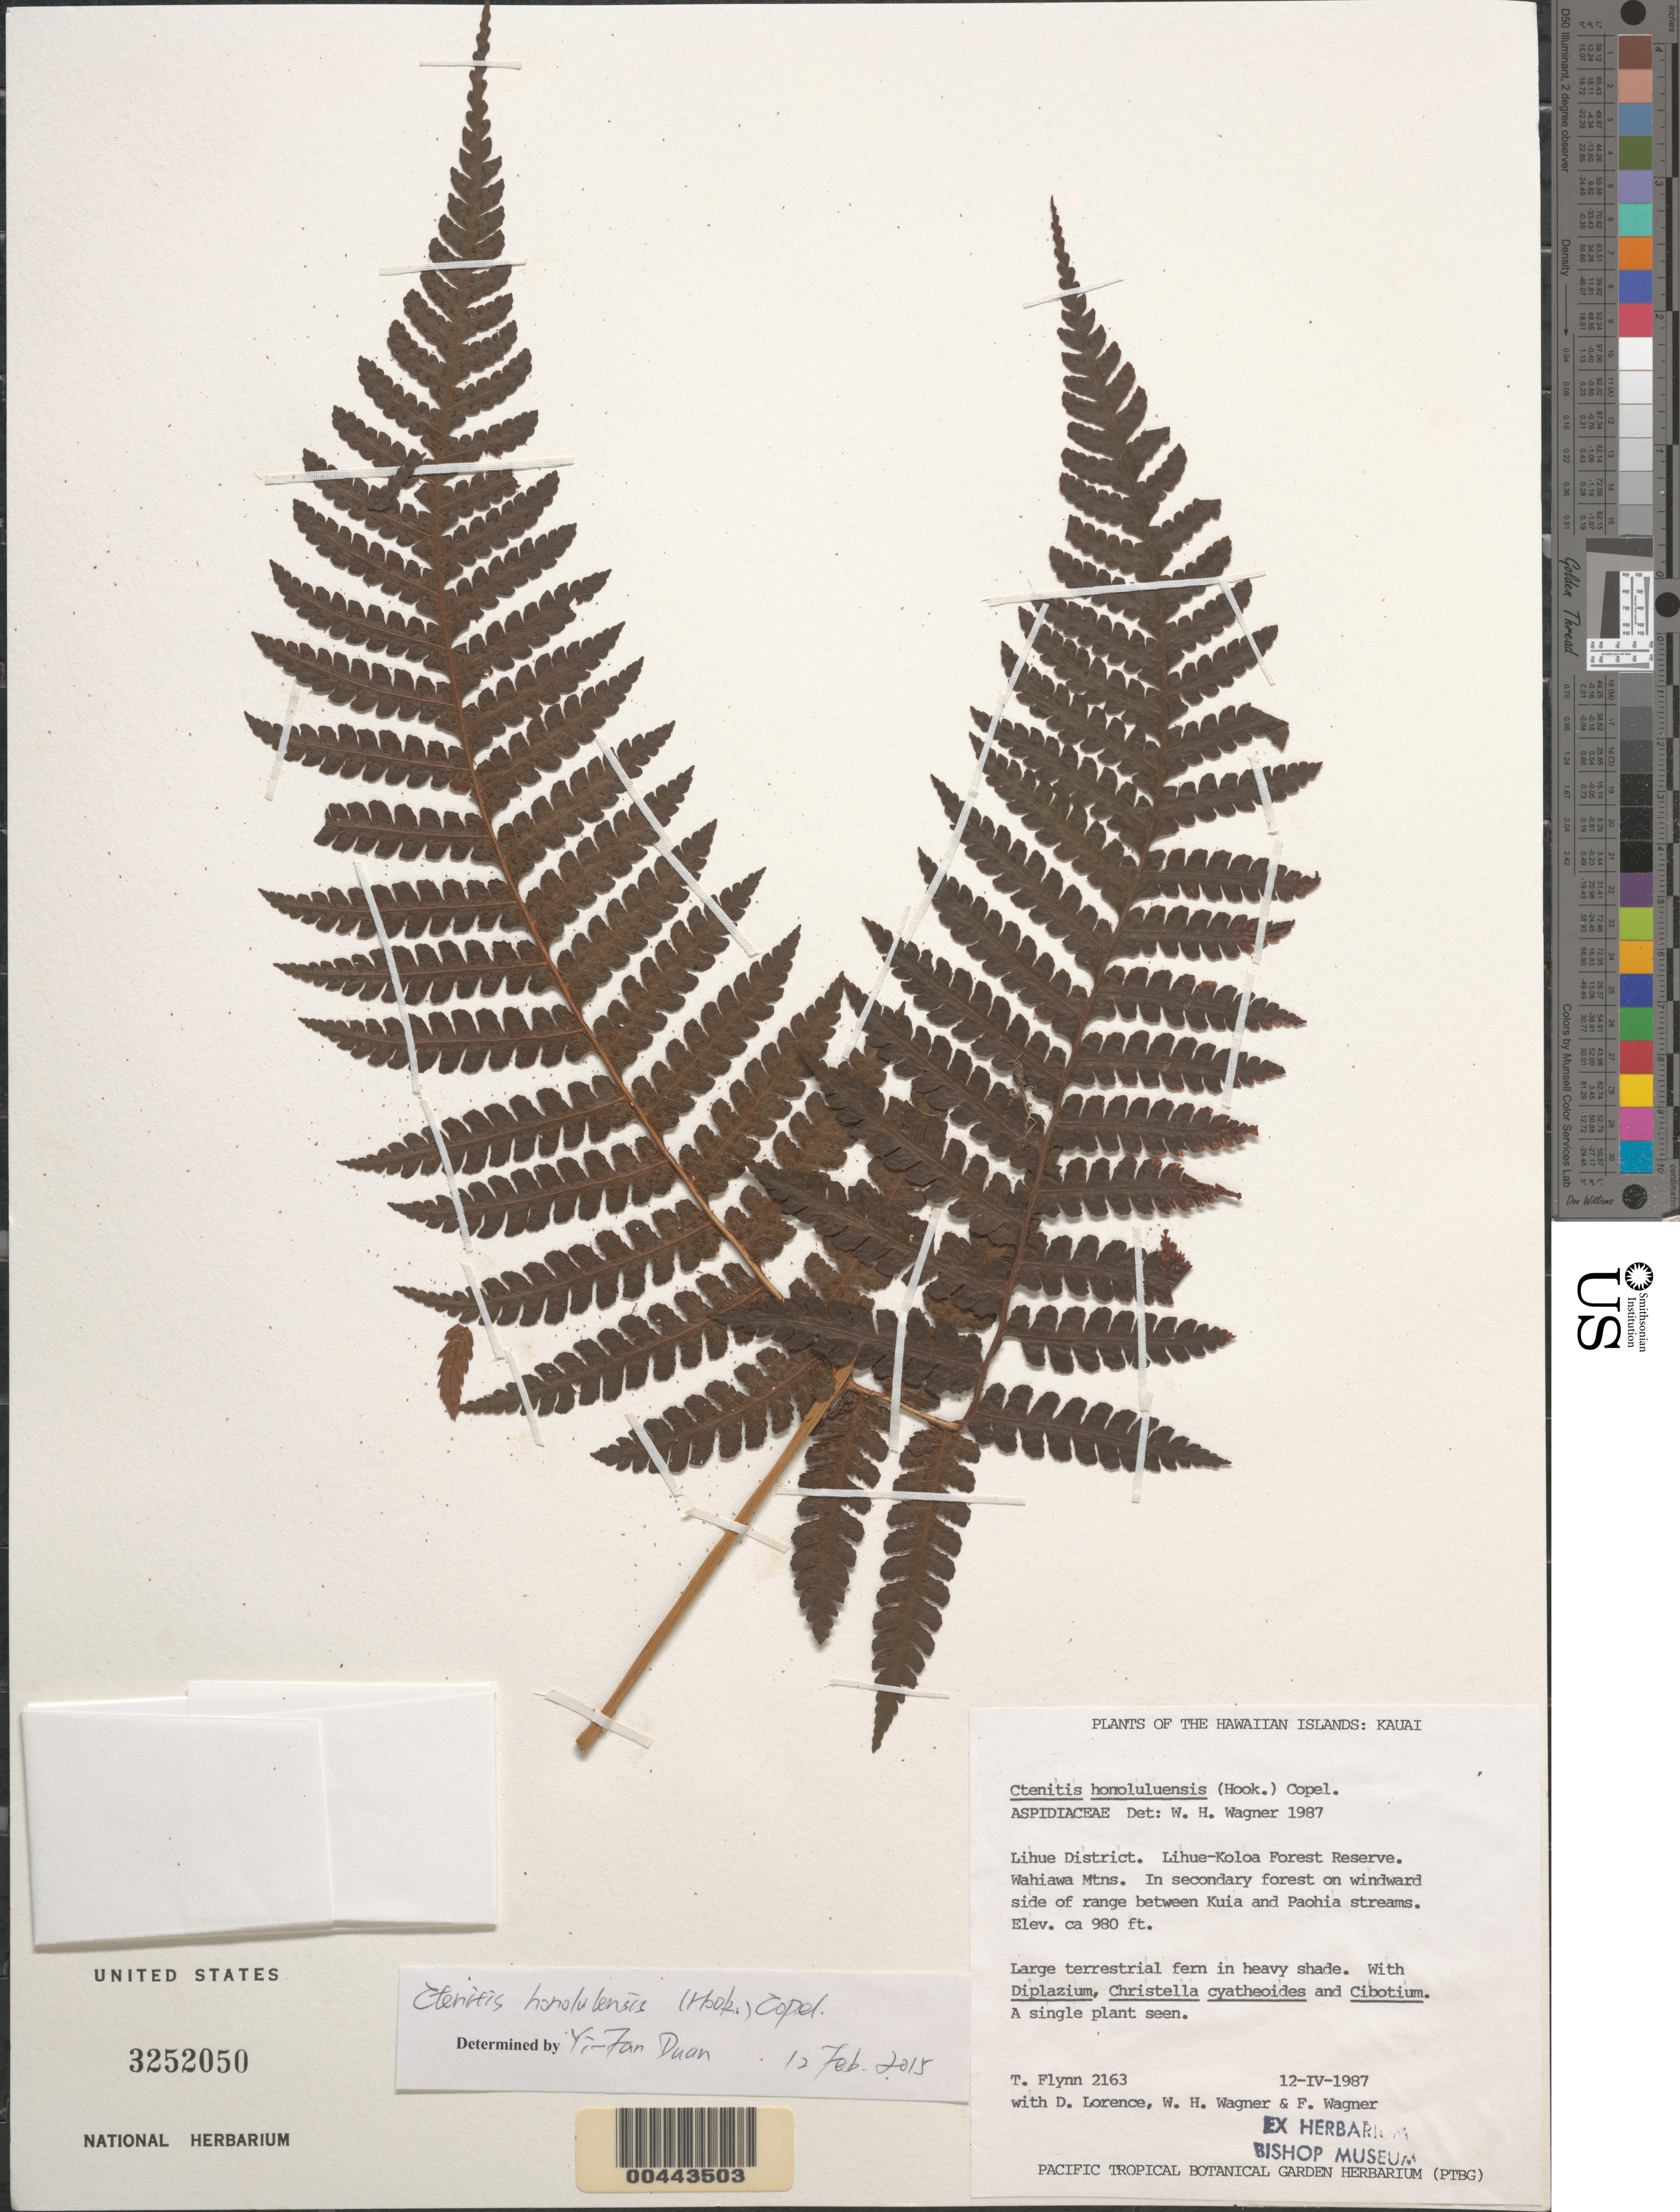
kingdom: Plantae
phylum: Tracheophyta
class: Polypodiopsida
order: Polypodiales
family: Dryopteridaceae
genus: Ctenitis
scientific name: Ctenitis honoluluensis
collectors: T. Flynn, D. Lorence, W. Wagner & F. Wagner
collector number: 2163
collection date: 1987-04-12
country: United States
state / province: Hawaii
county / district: Kauai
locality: The Hawaiian Islands: Kauai. Lihue District. Lihue-Koloa Forest Reserve. Wahiawa Mtns. In secondary forest on windward side of range between Kuia and Paohia streams.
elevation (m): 299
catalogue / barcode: US 3252050